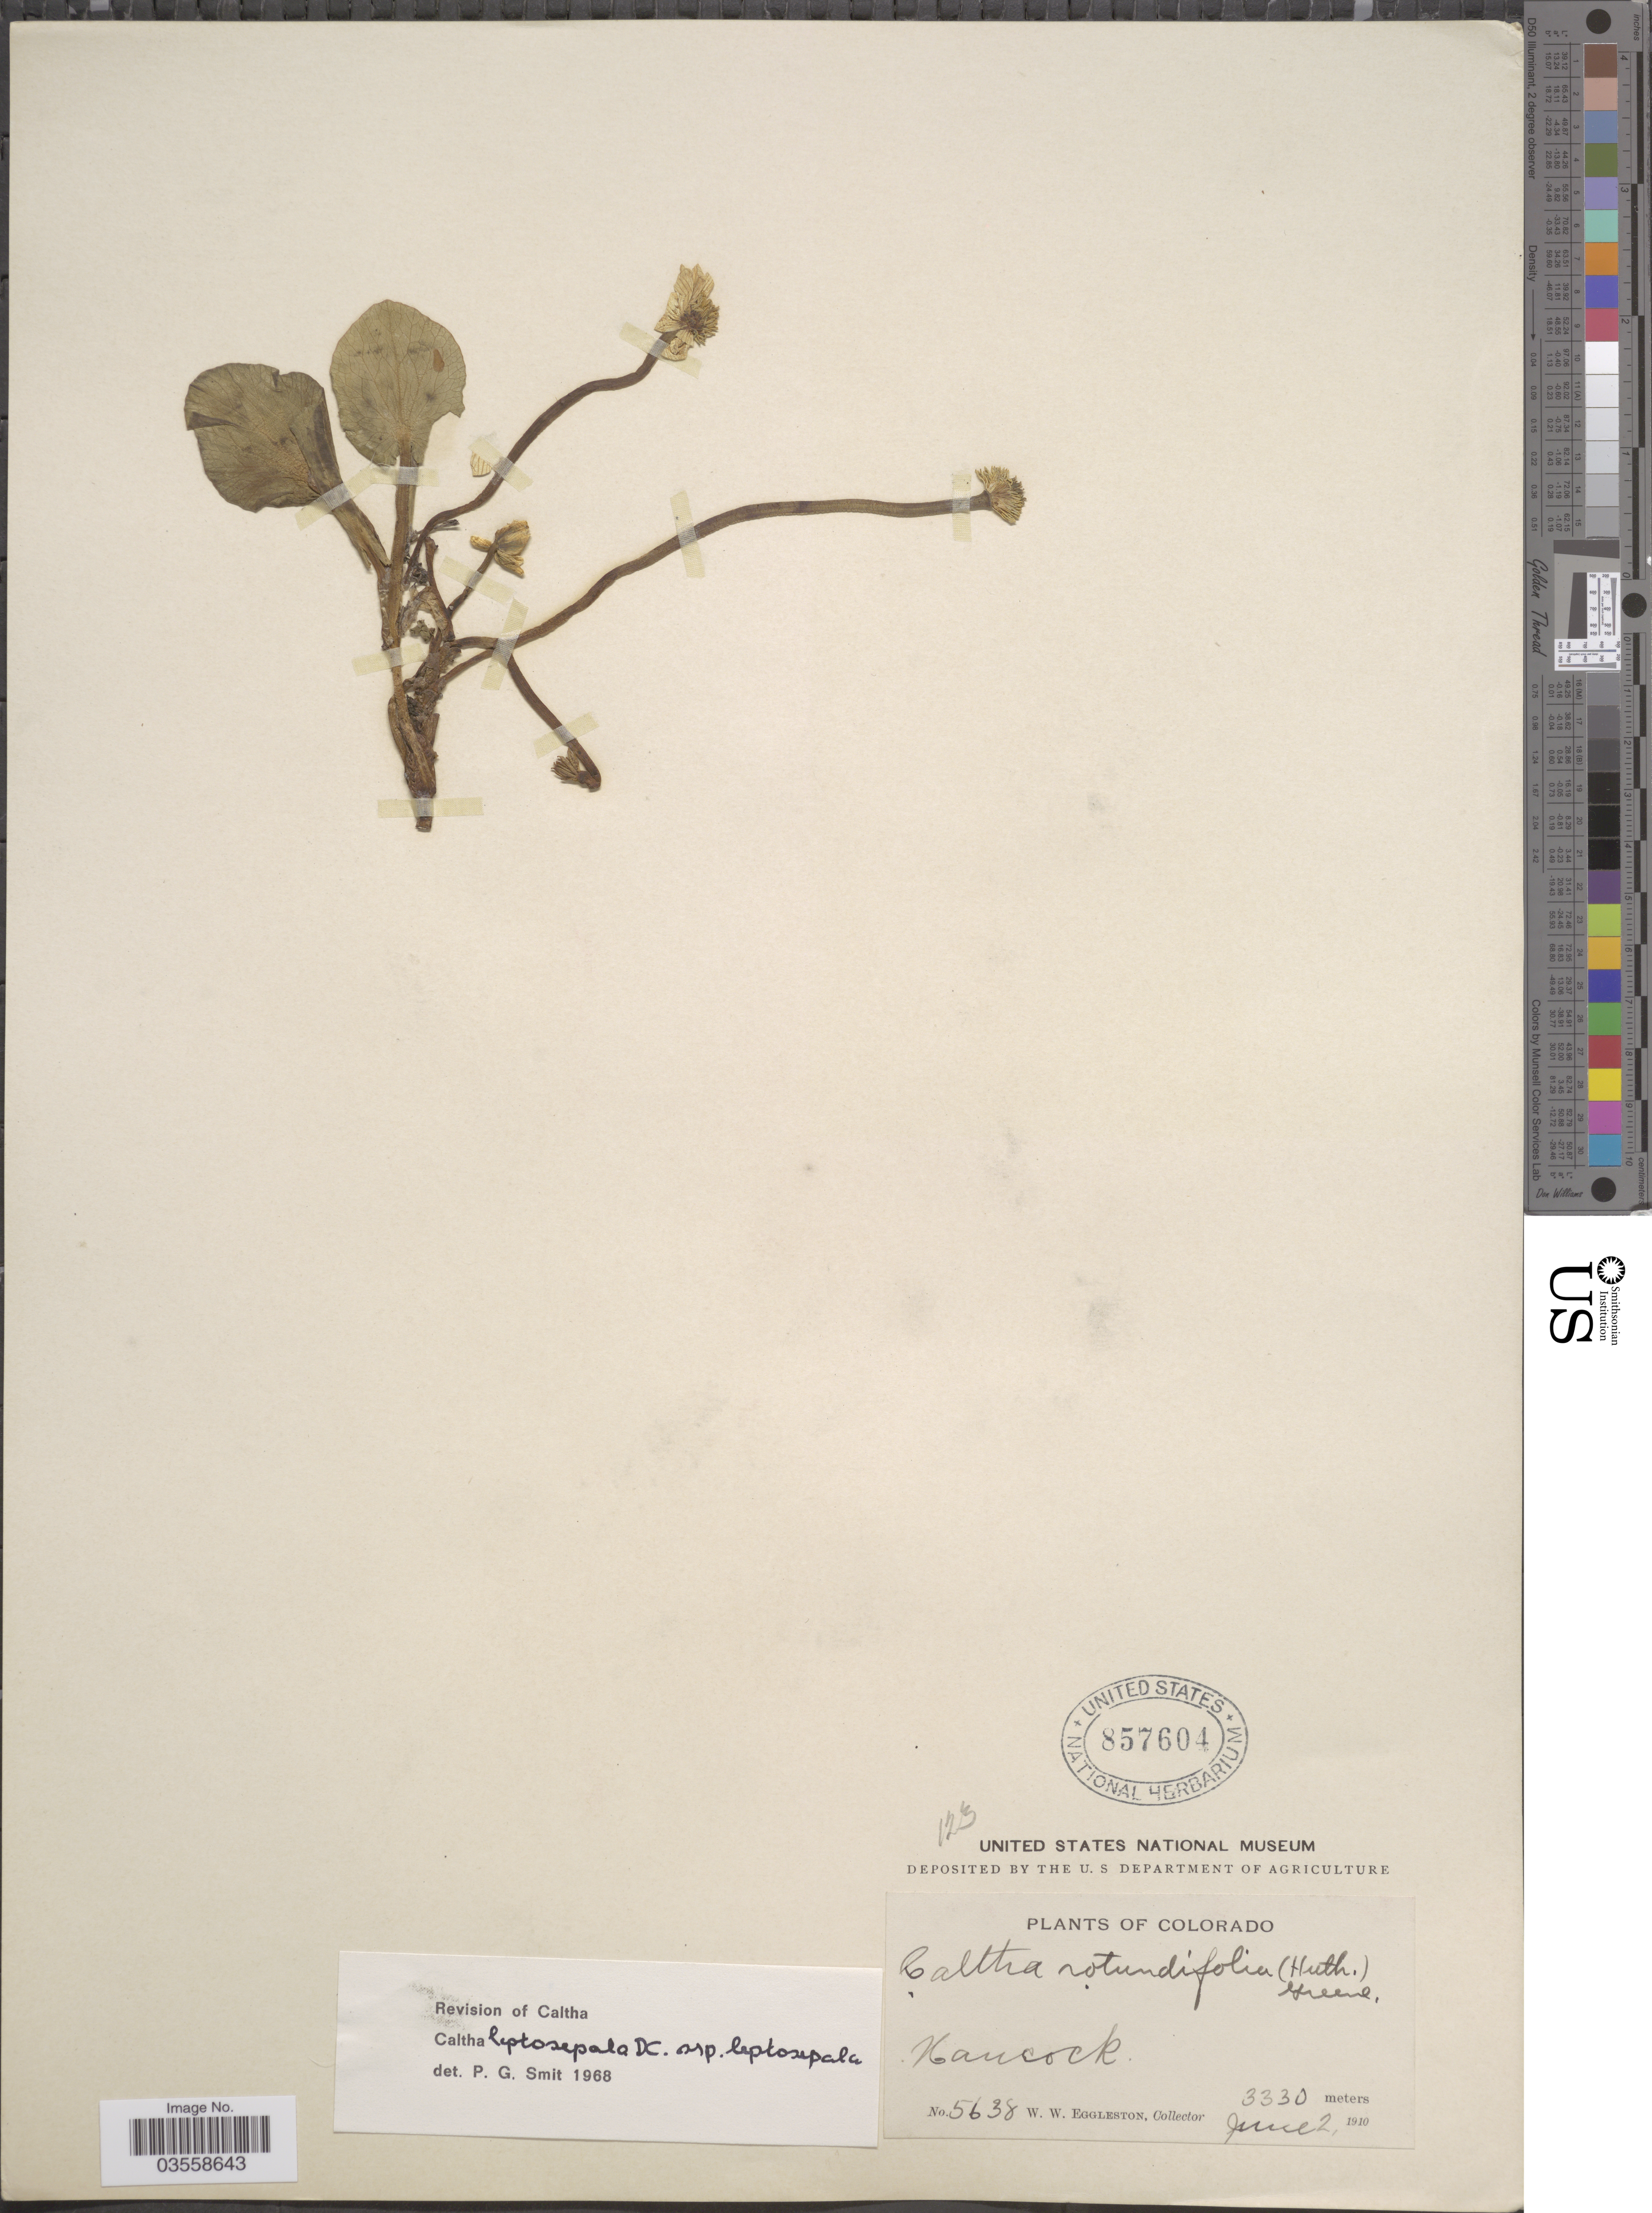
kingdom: Plantae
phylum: Tracheophyta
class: Magnoliopsida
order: Ranunculales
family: Ranunculaceae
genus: Caltha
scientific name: Caltha leptosepala subsp. leptosepala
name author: DC.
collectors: W. W. Eggleston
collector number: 5638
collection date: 1910-06-02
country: United States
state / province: Colorado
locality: Hancock.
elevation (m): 3330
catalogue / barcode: US 857604